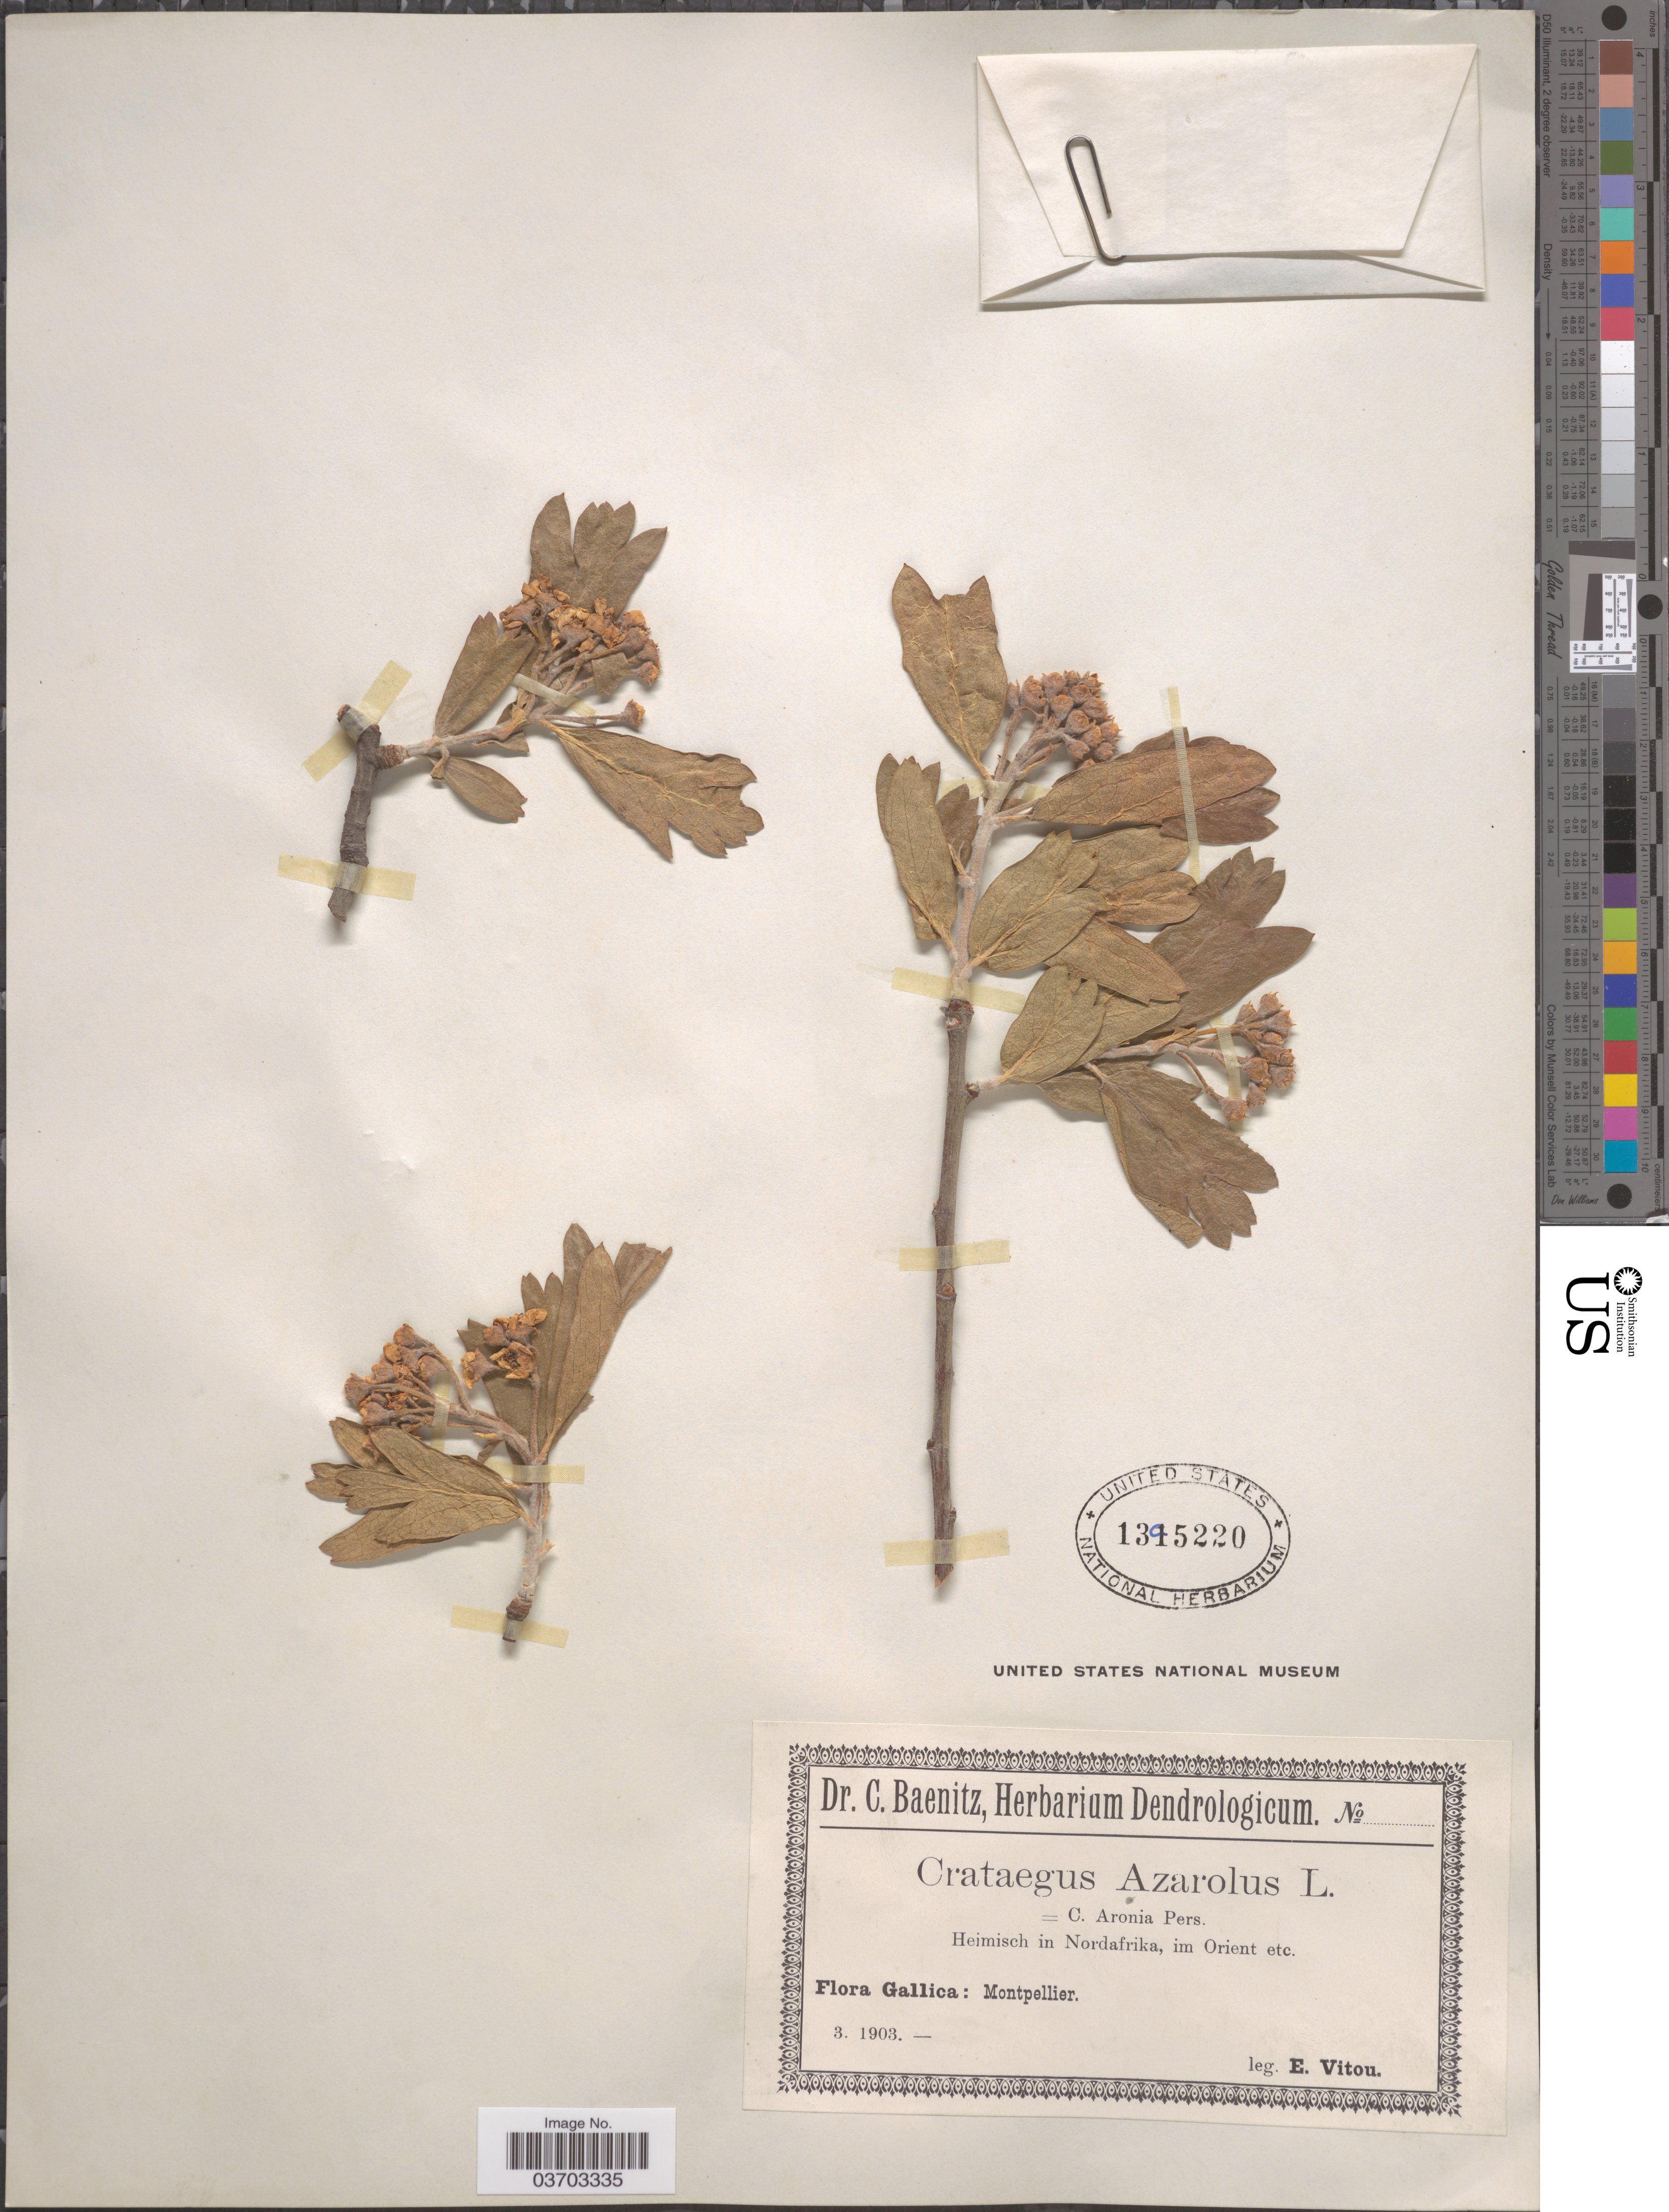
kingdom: Plantae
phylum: Tracheophyta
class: Magnoliopsida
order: Rosales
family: Rosaceae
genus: Crataegus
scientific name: Crataegus azarolus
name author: L.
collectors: E. Vitou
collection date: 1903-03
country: France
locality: Gallica: Montpellier.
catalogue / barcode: US 1395220